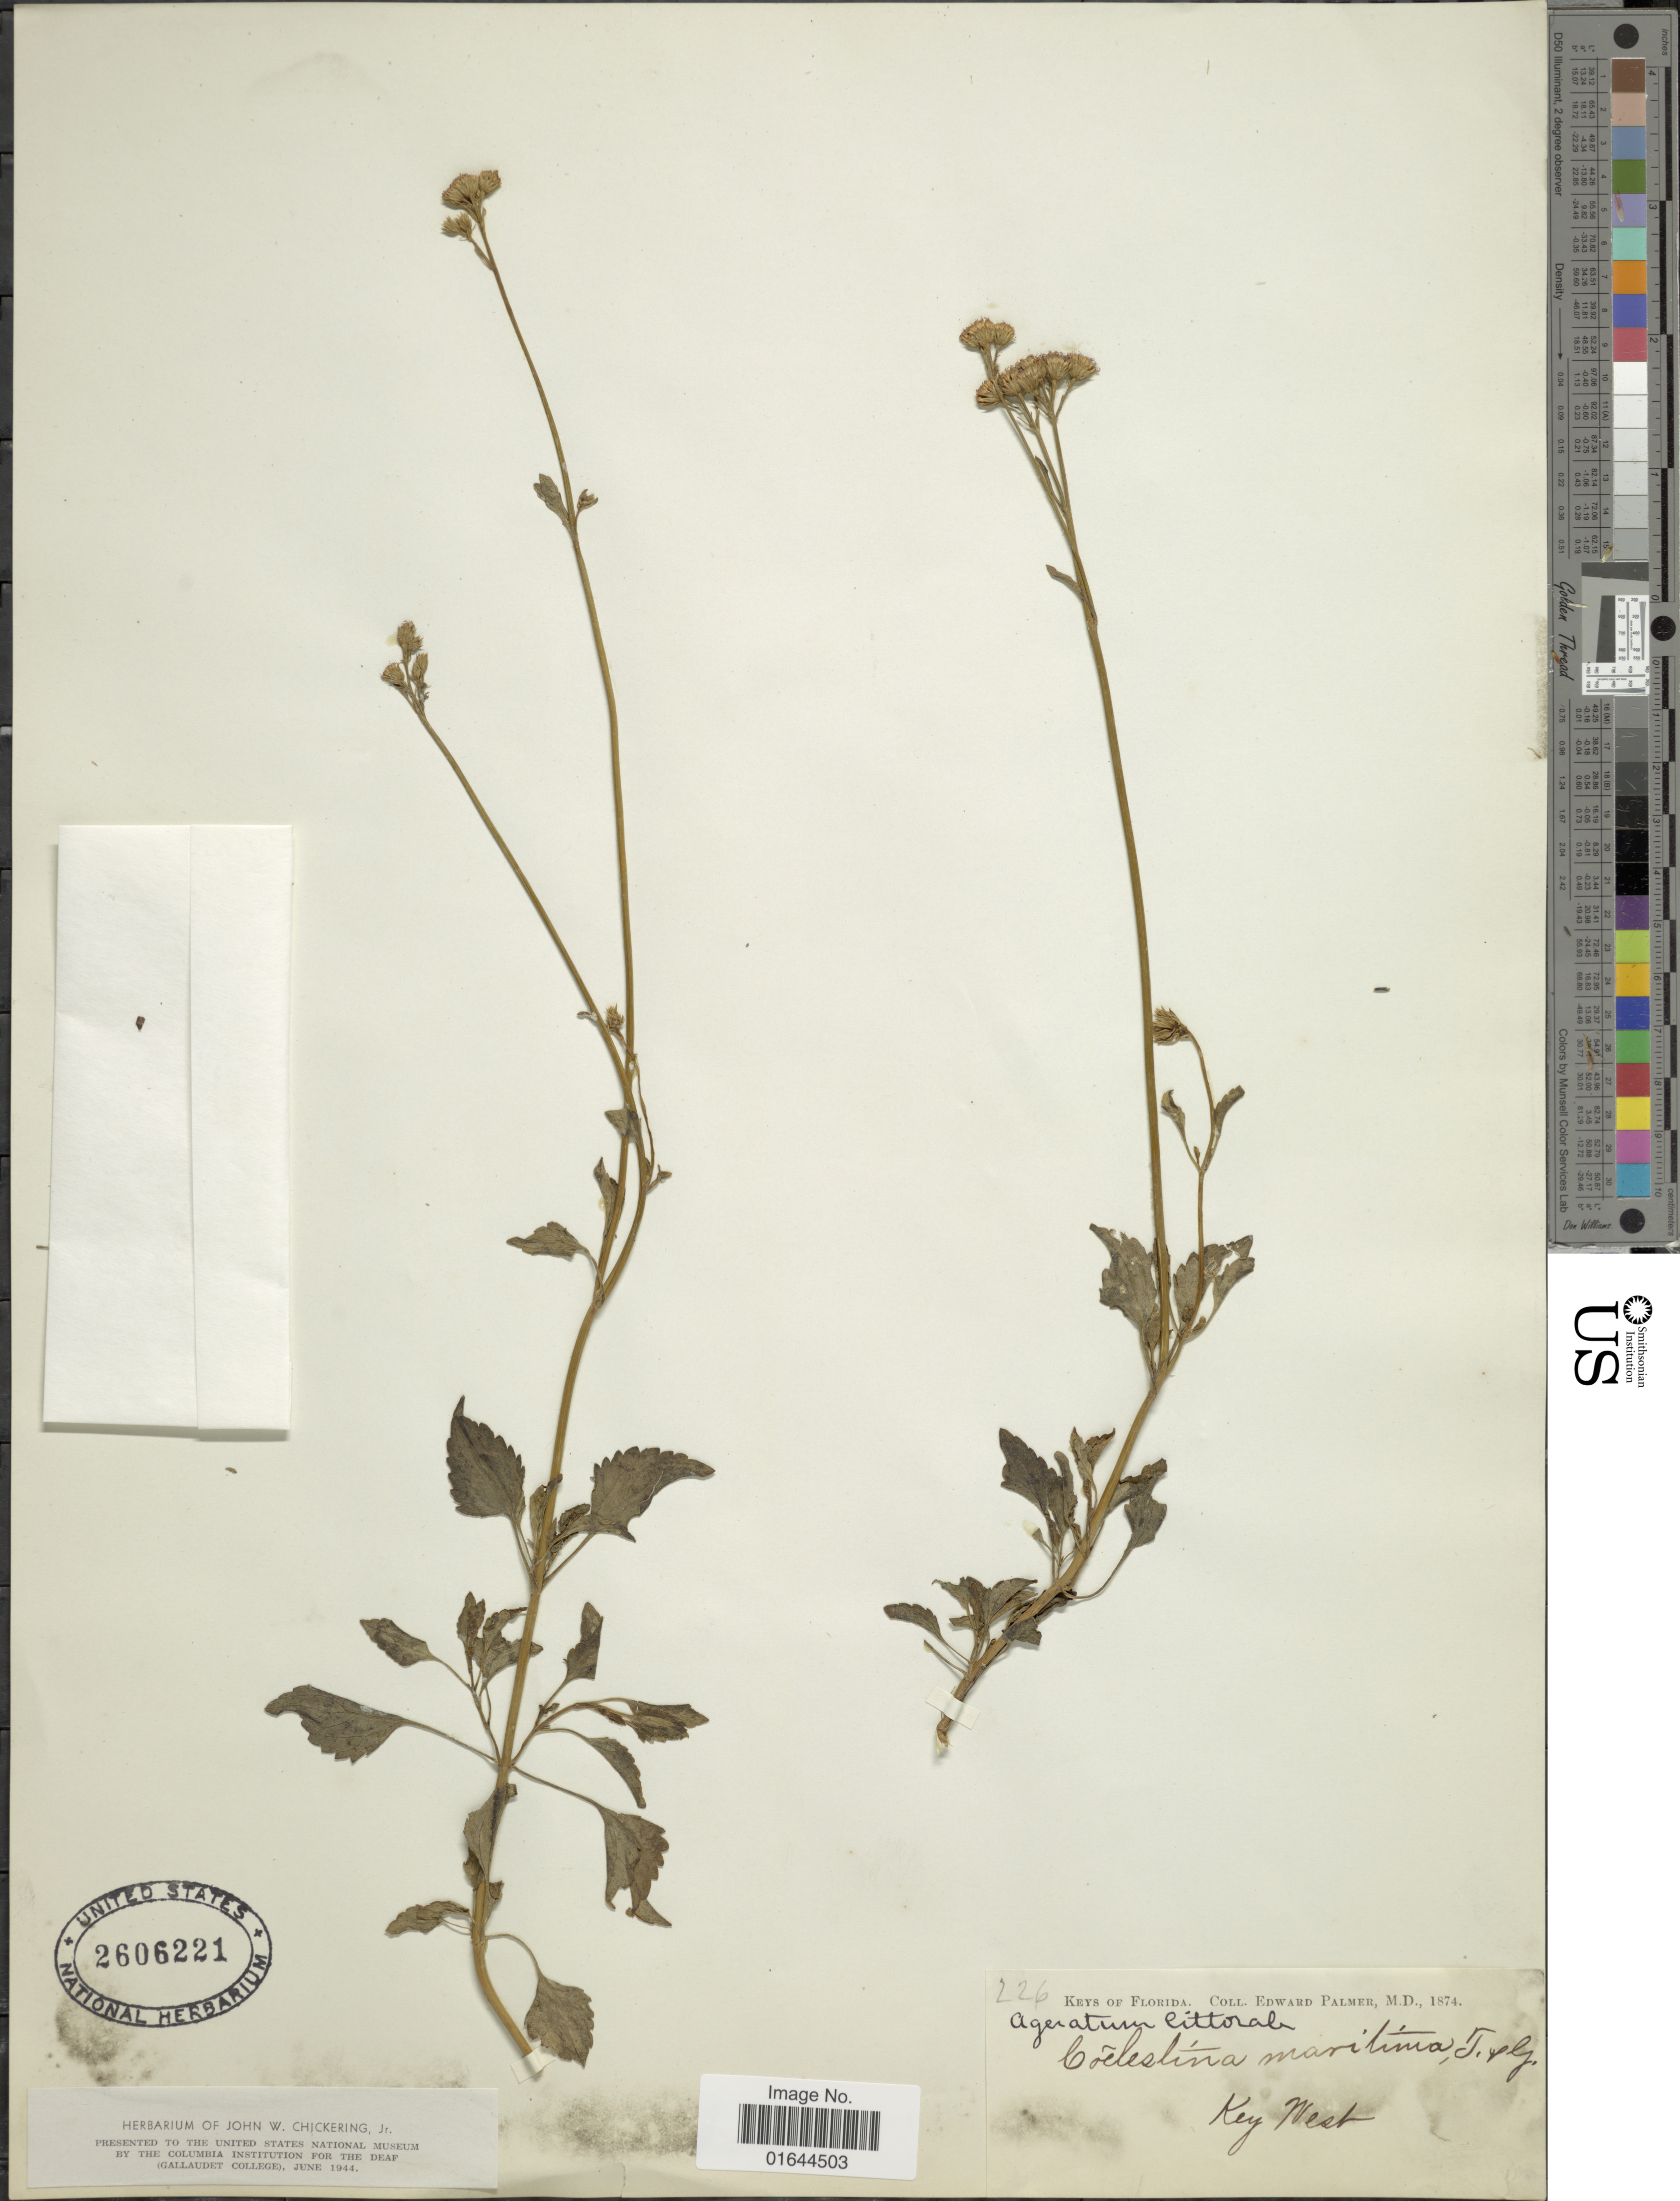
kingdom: Plantae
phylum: Tracheophyta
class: Magnoliopsida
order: Asterales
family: Asteraceae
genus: Ageratum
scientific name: Ageratum littorale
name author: A. Gray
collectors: E. Palmer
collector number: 226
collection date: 1874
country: United States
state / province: Florida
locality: Key West. Keys of Florida.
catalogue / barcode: US 2606221